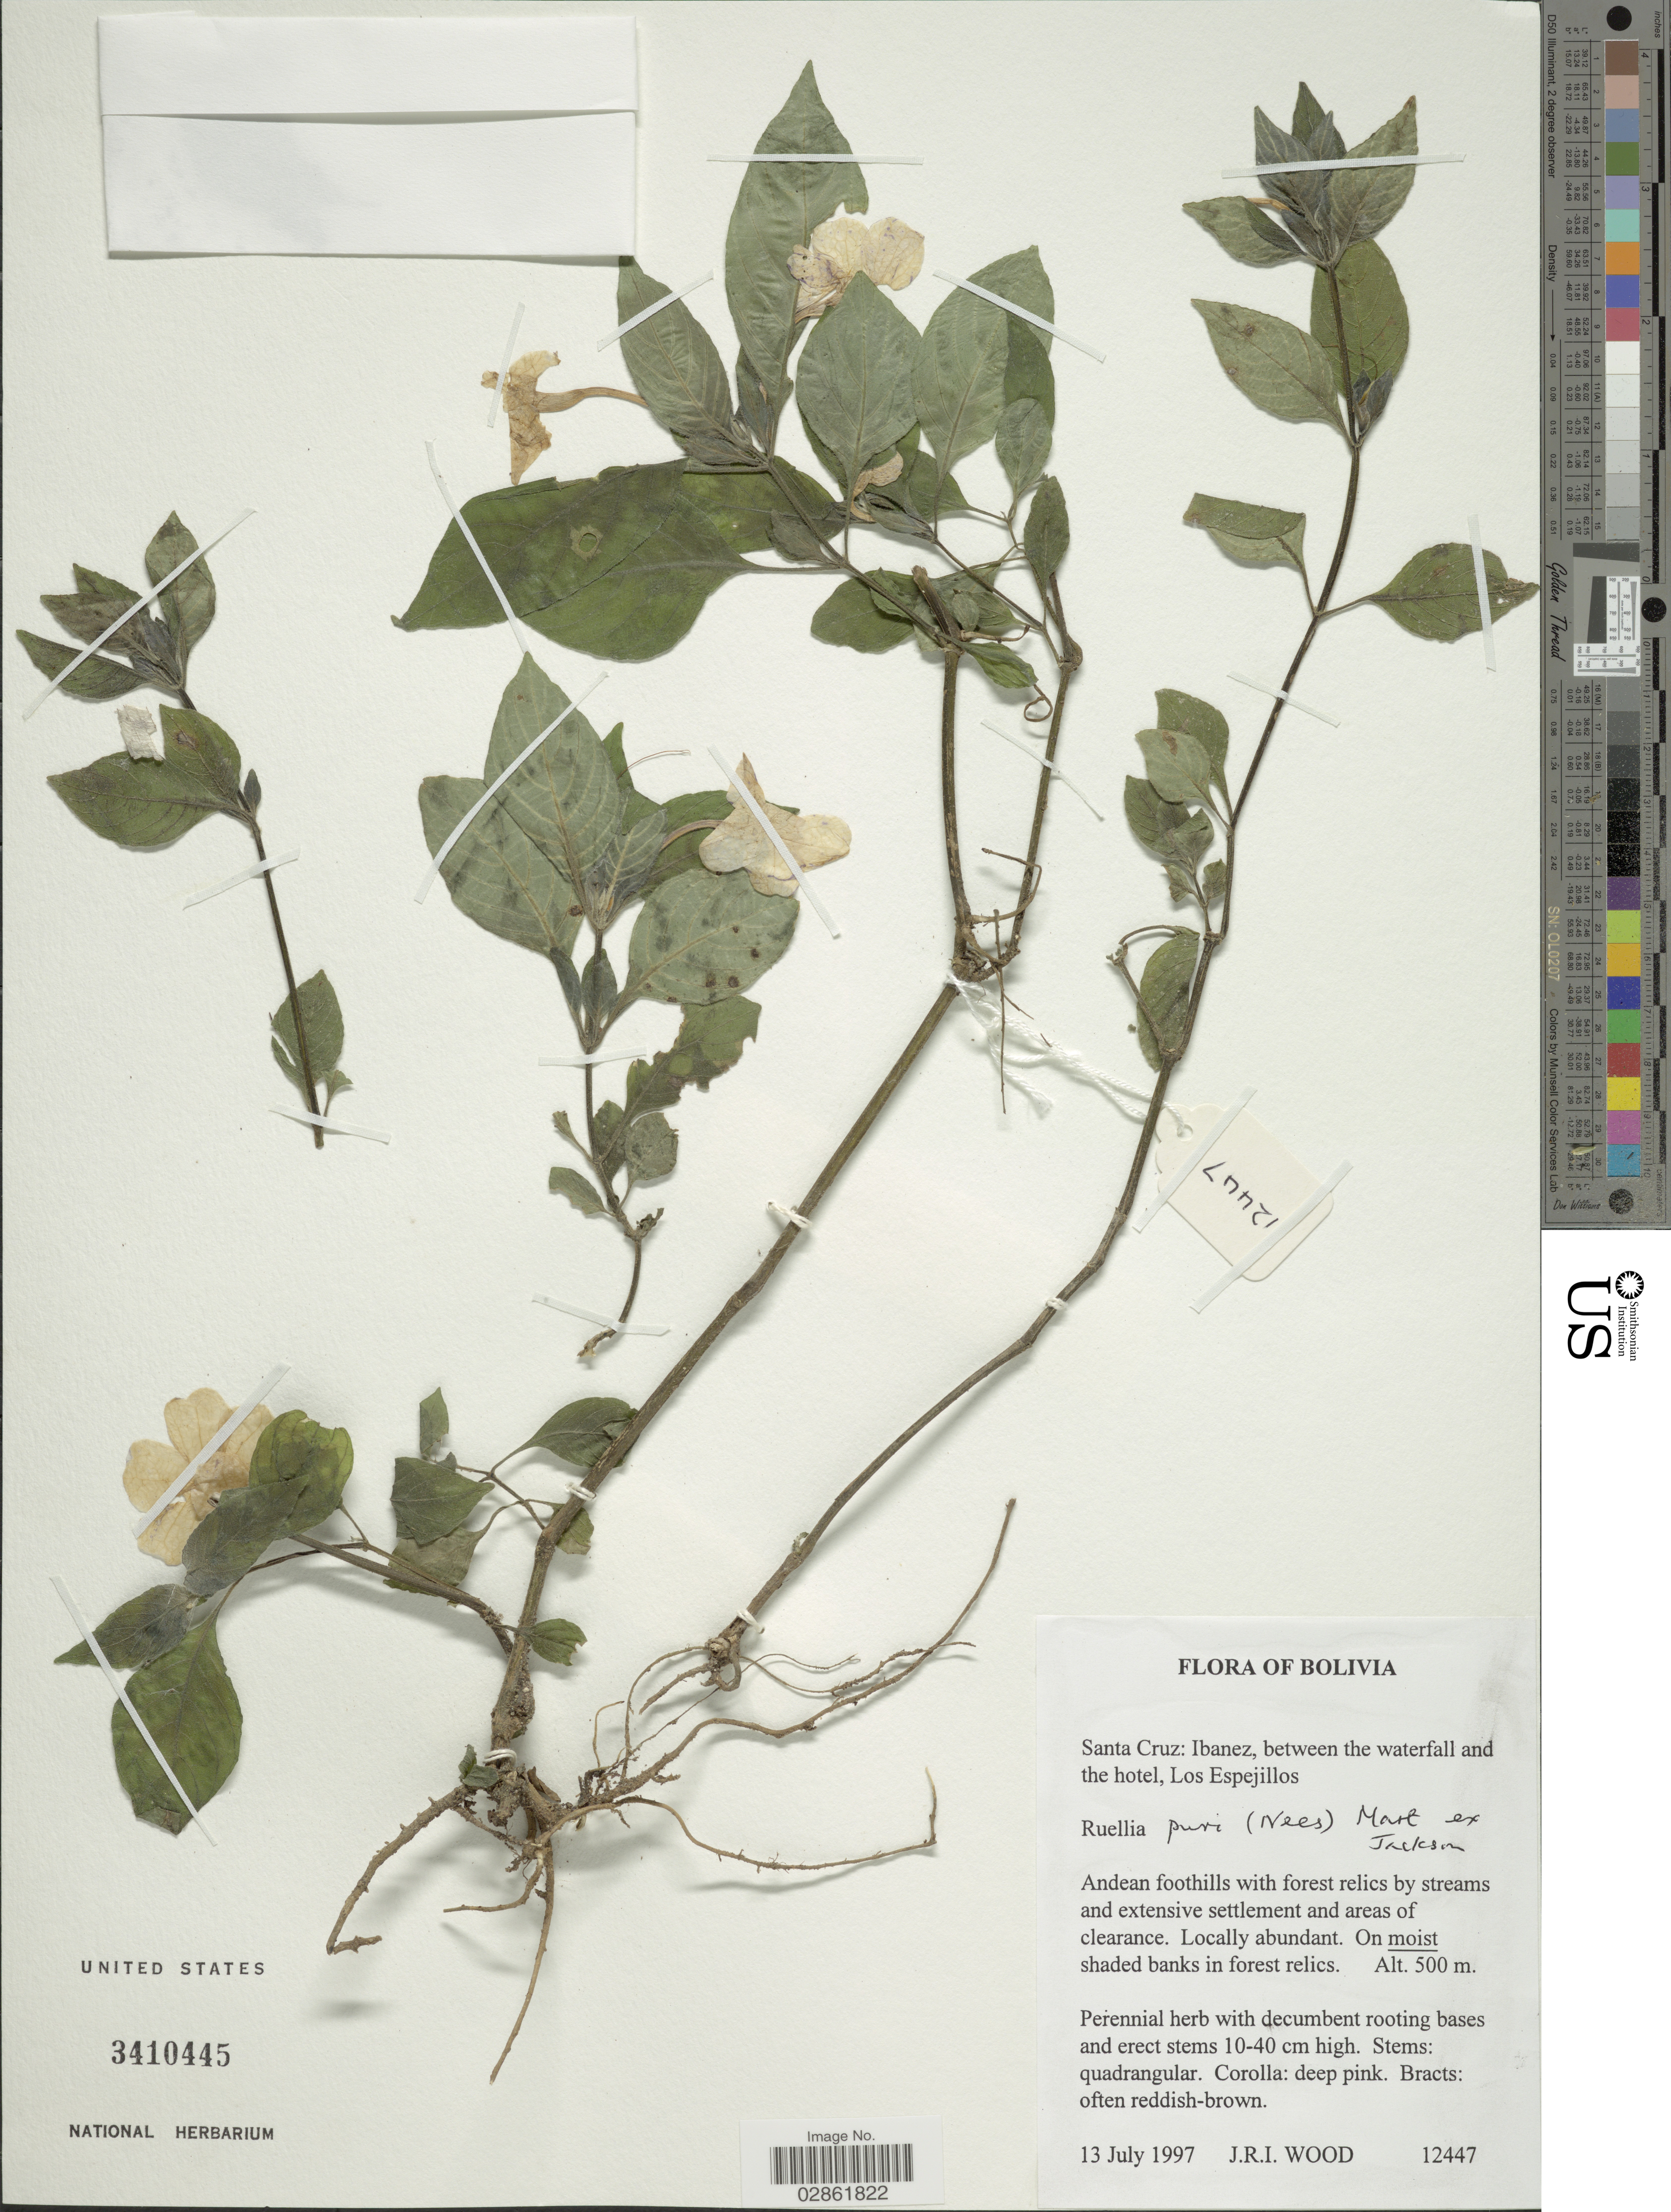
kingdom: Plantae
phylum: Tracheophyta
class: Magnoliopsida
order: Lamiales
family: Acanthaceae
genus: Ruellia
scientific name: Ruellia puri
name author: Mart. ex Nees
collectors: J. R. I. Wood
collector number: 12447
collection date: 1997-07-13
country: Bolivia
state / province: Santa Cruz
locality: Ibanez, between the waterfall and the hotel, Los Espejillos.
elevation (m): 500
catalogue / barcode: US 3410445